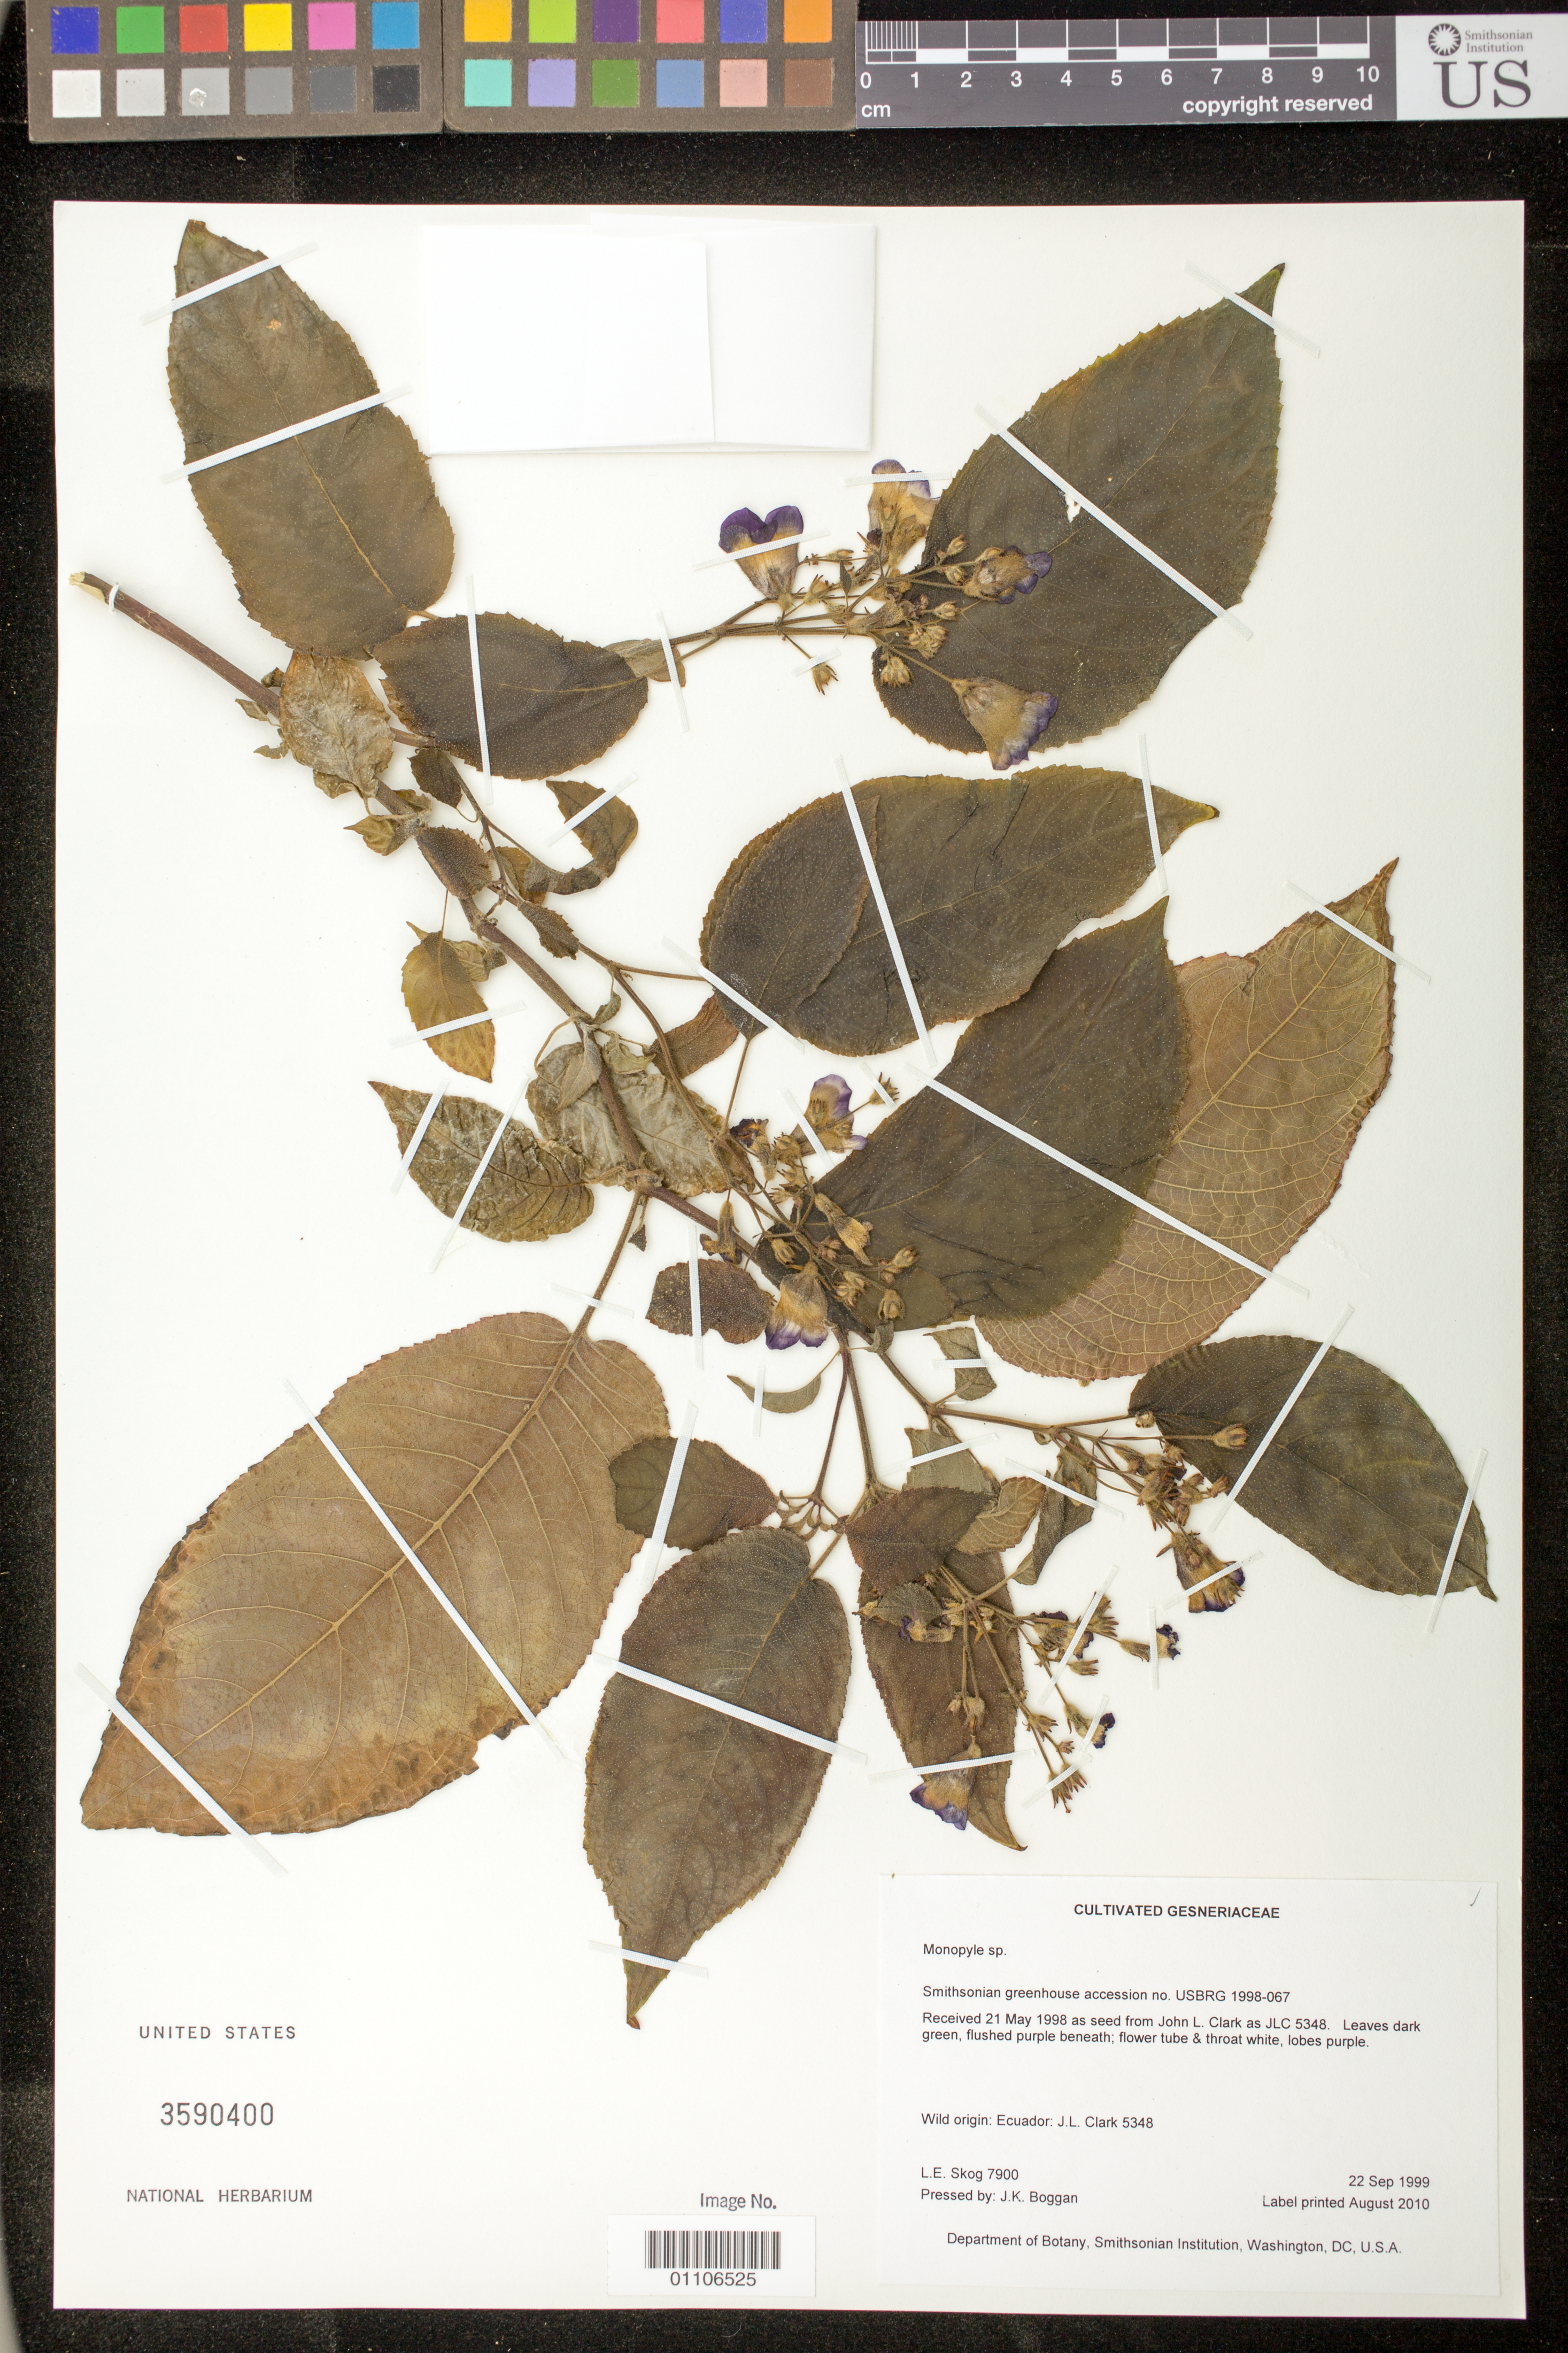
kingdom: Plantae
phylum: Tracheophyta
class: Magnoliopsida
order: Lamiales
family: Gesneriaceae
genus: Monopyle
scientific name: Monopyle sp.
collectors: L. E. Skog & J. K. Boggan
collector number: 7900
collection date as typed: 22 Sep 1999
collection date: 1999-09-22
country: Ecuador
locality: Department of Botany, Smithsonian Institution, Washington, DC, U.S.A.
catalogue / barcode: US 3590400